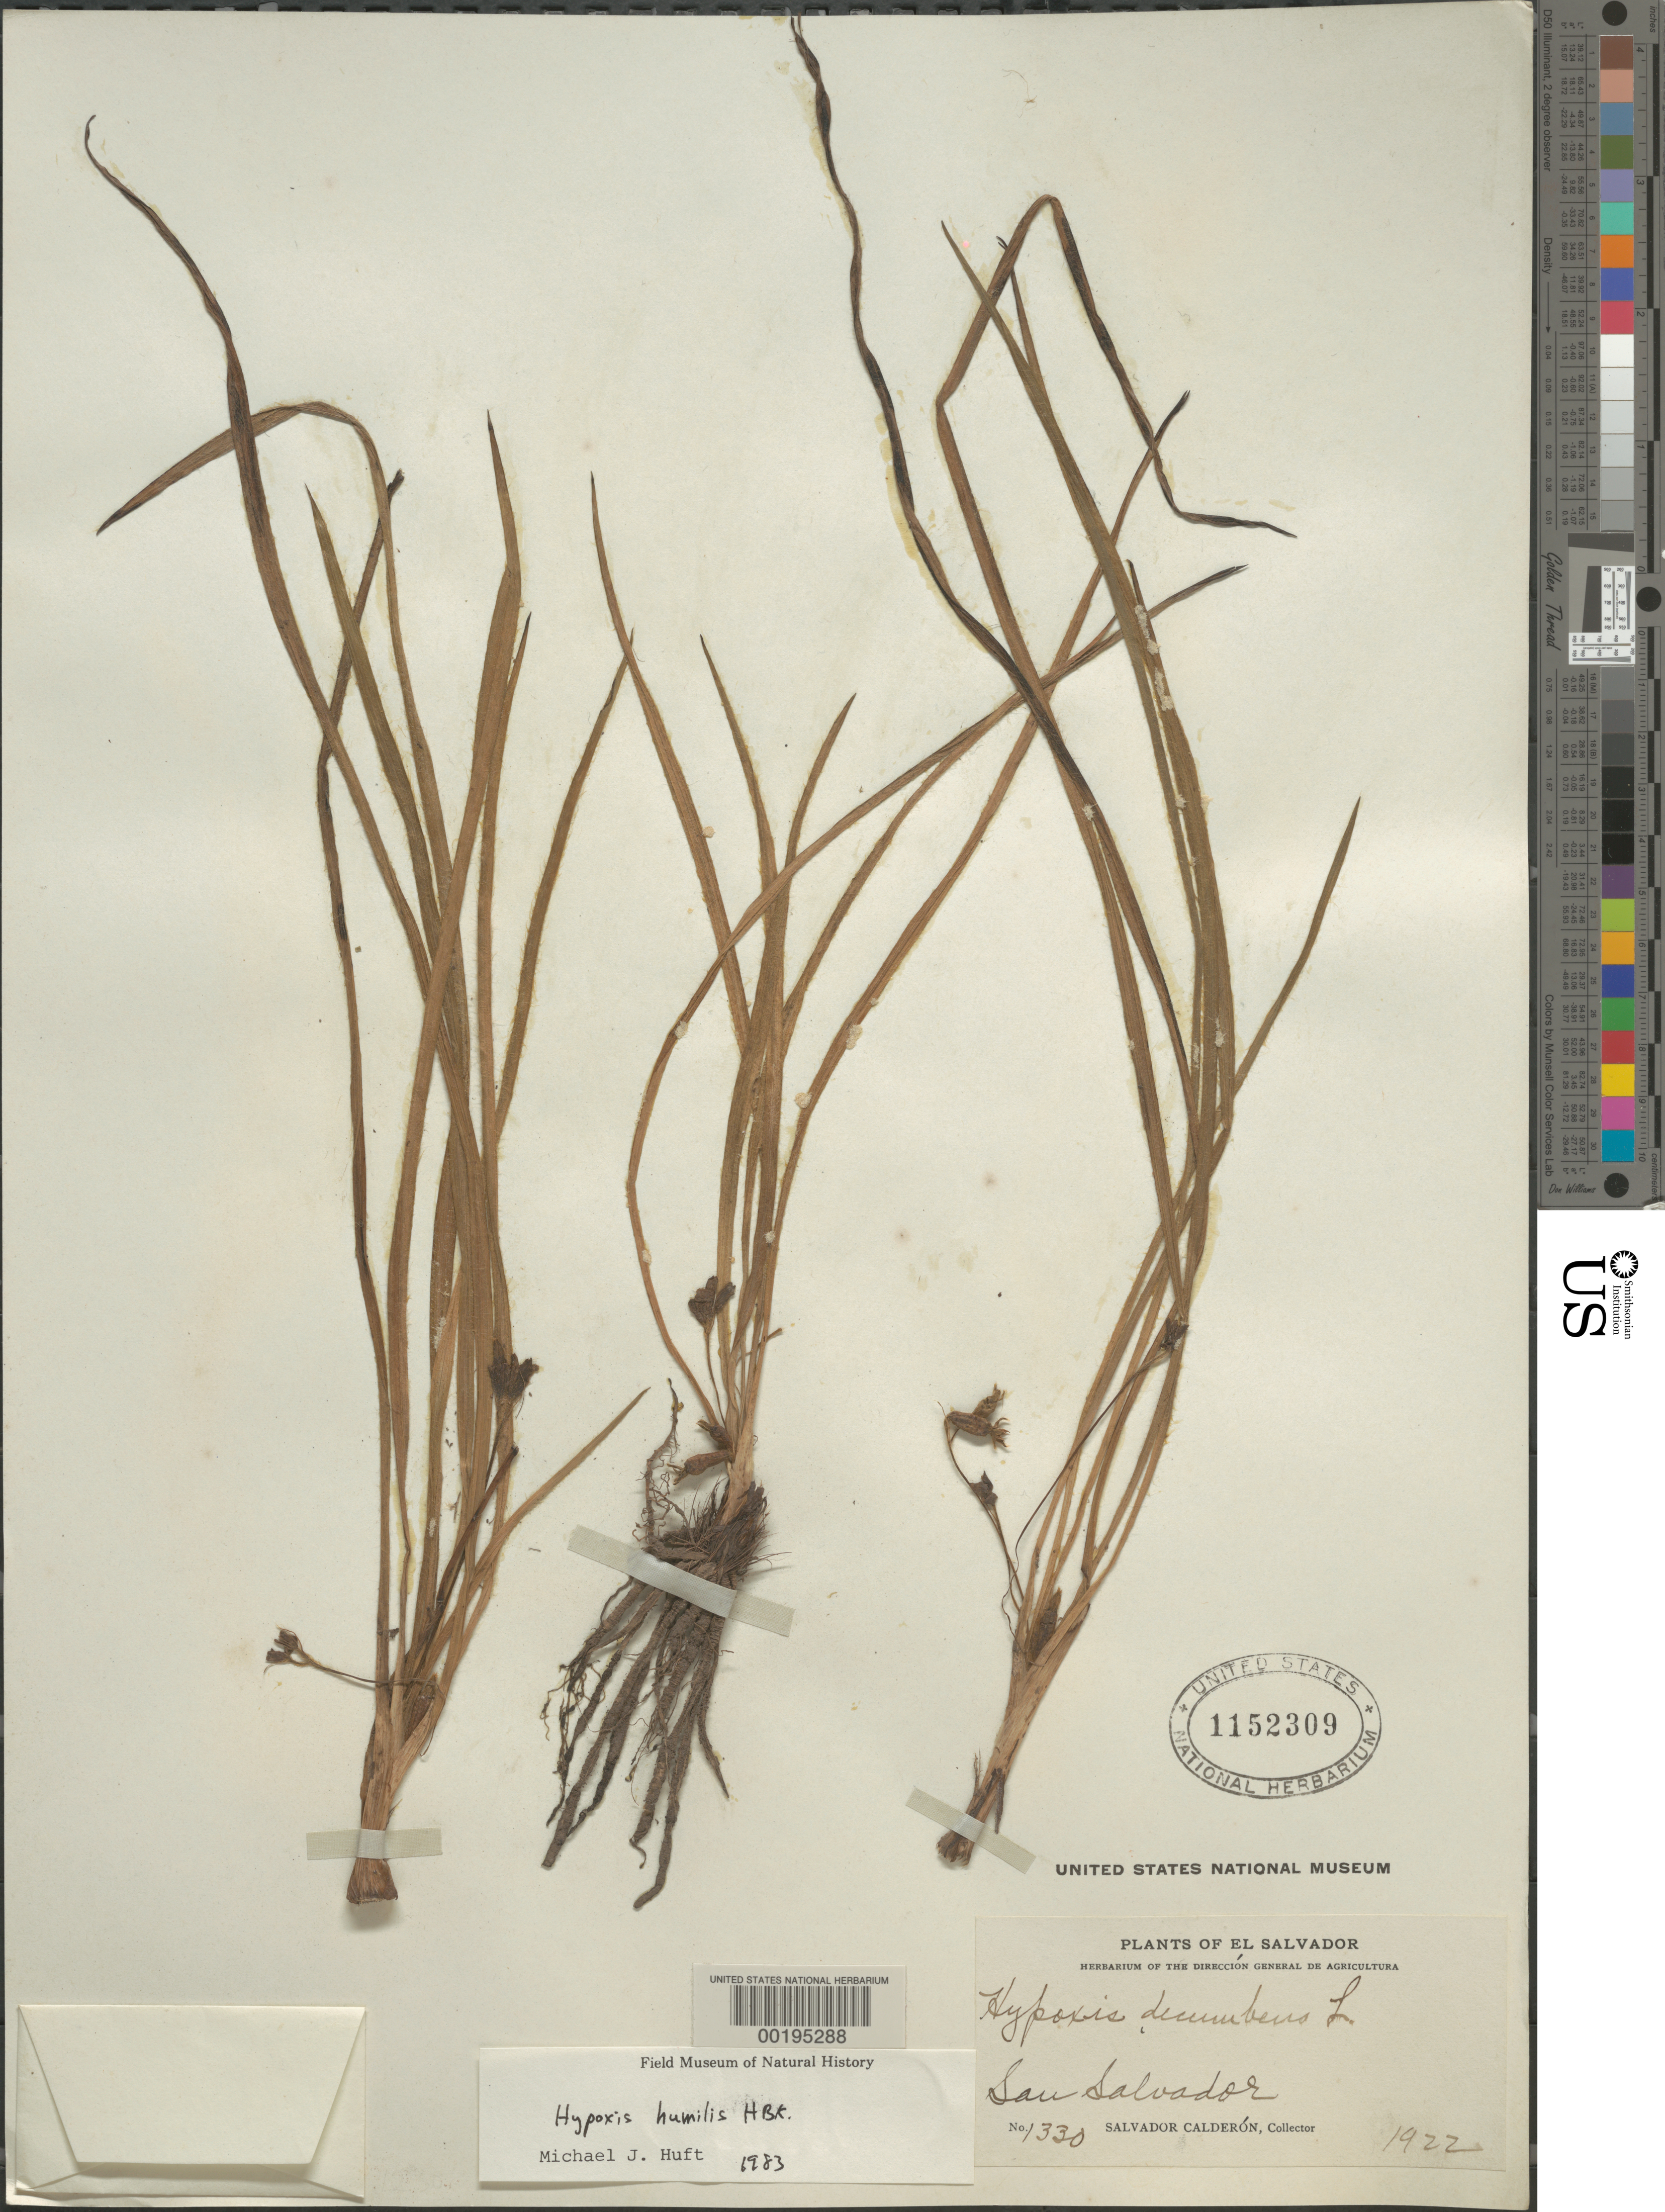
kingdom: Plantae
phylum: Tracheophyta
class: Liliopsida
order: Asparagales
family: Hypoxidaceae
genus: Hypoxis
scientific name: Hypoxis humilis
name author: Tharp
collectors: S. Calderón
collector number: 1330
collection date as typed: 1922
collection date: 1922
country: El Salvador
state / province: San Salvador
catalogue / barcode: US 1152309